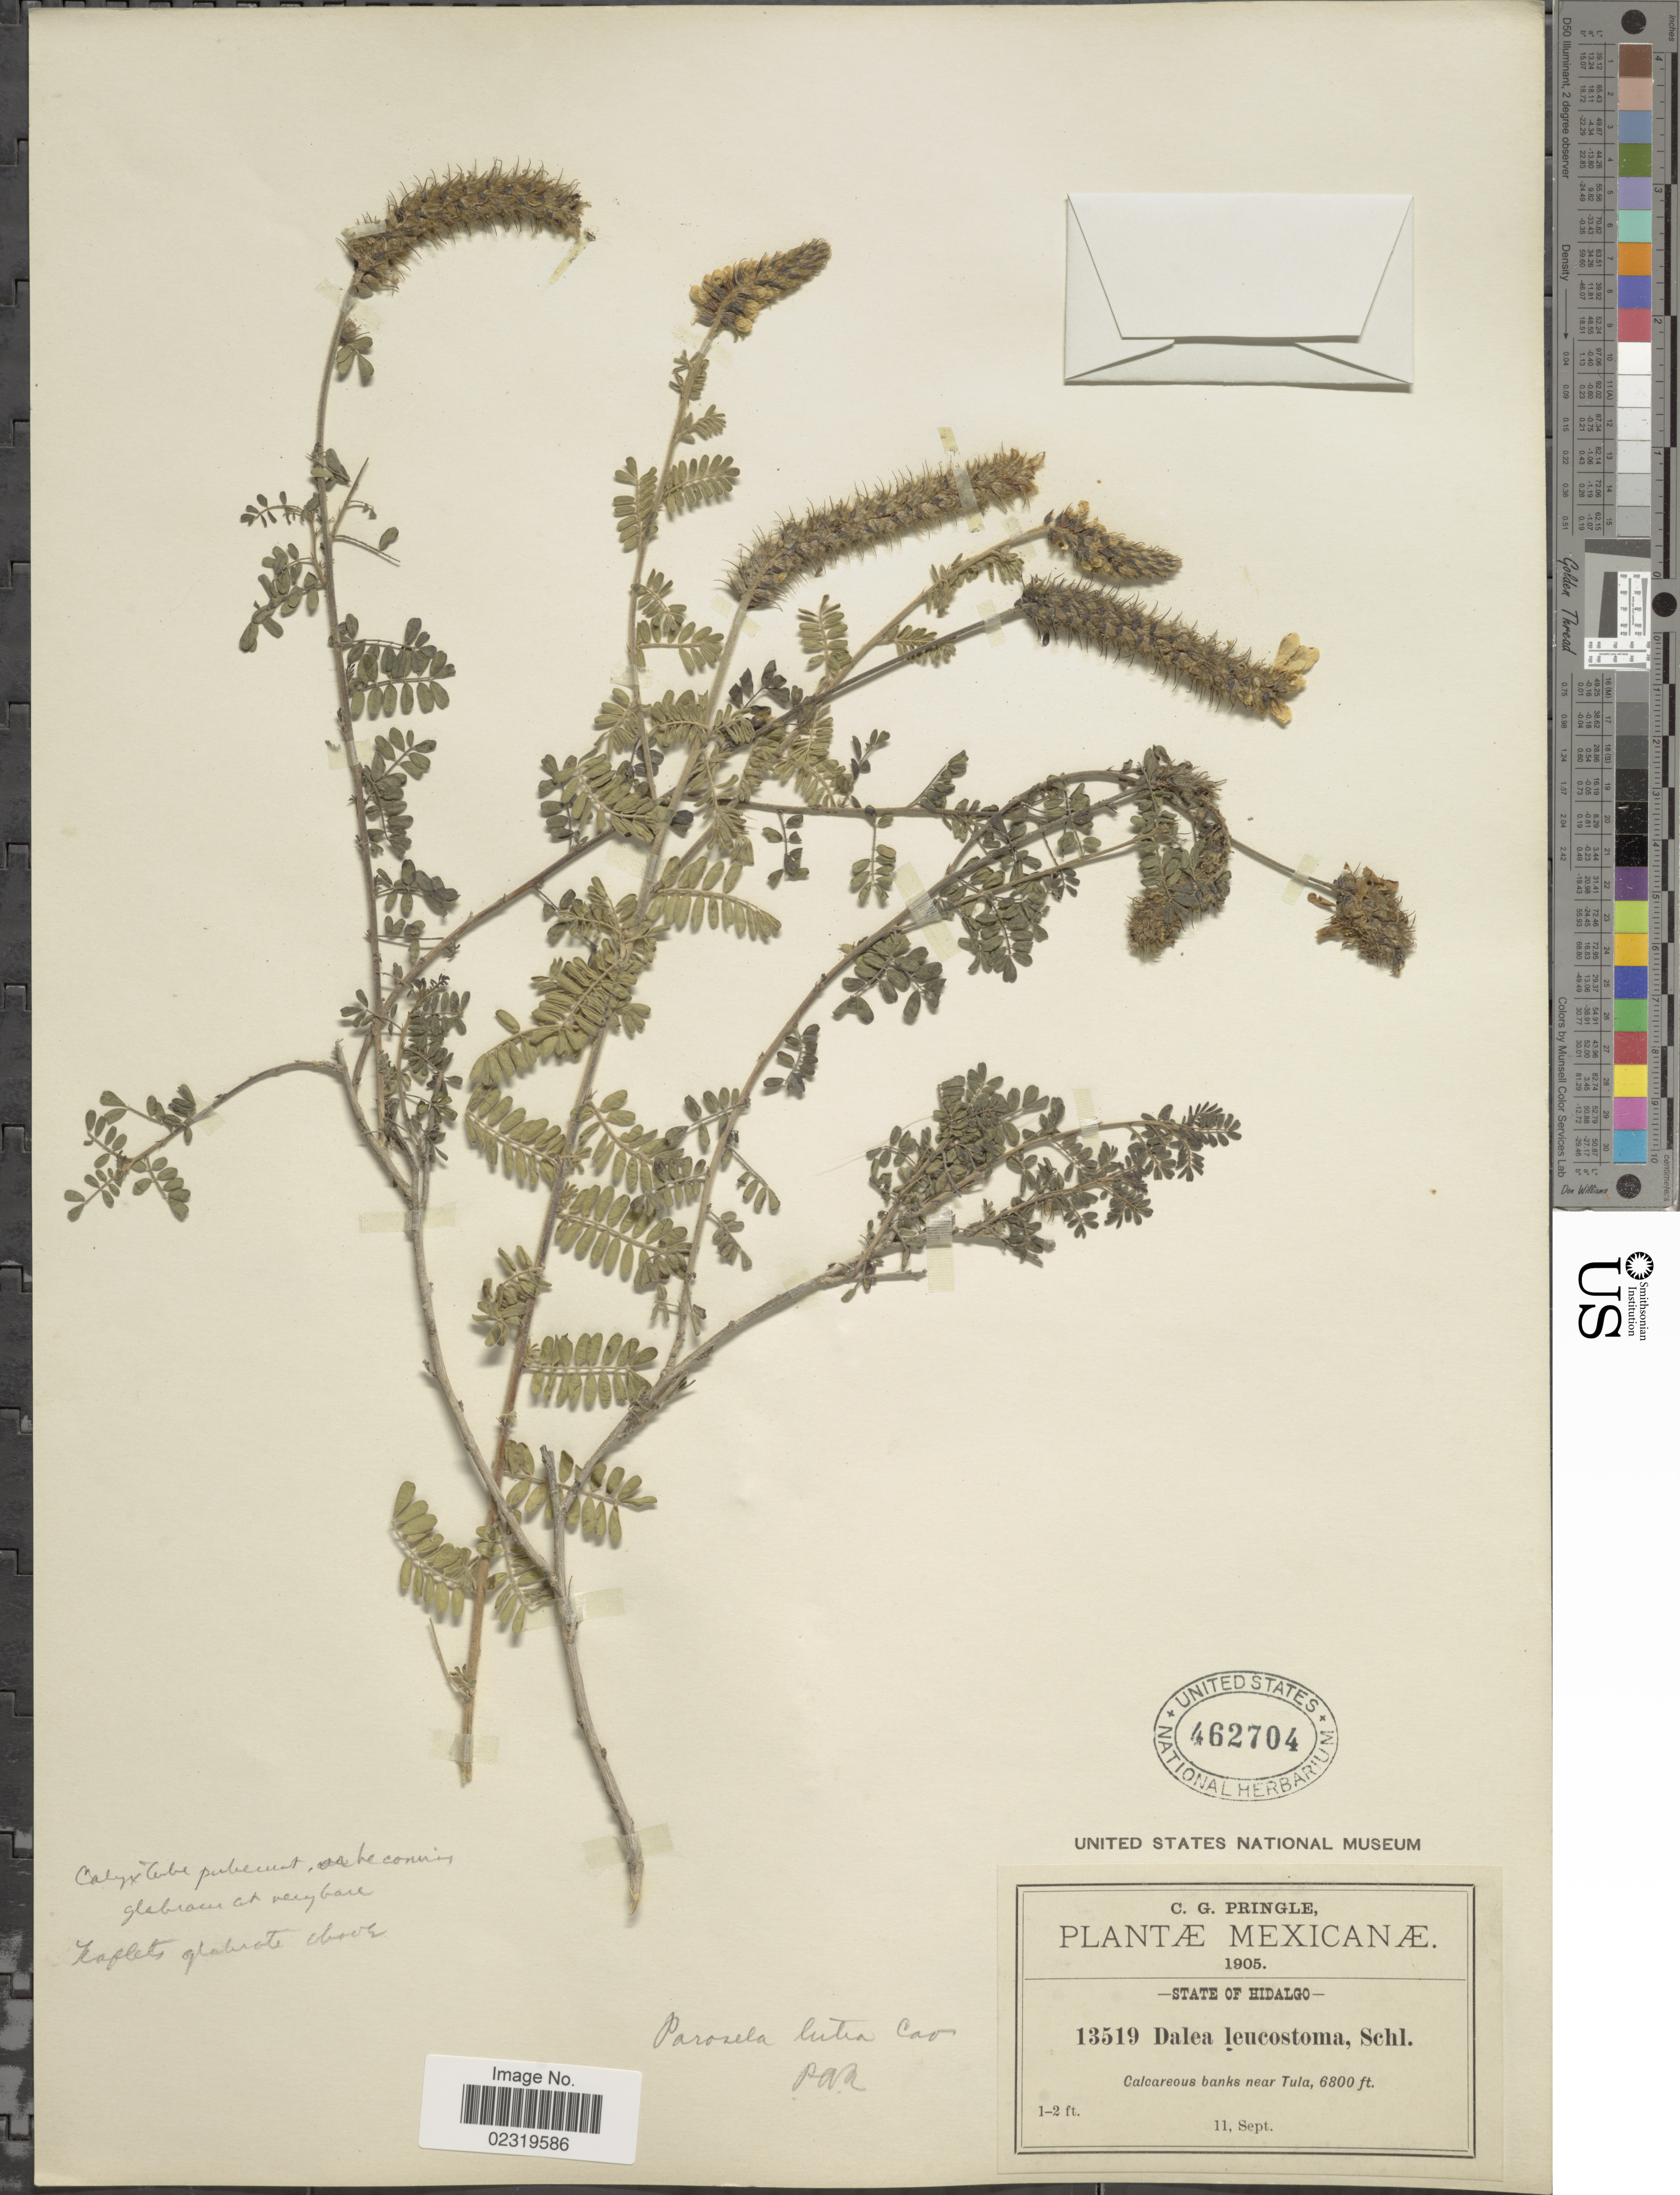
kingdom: Plantae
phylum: Tracheophyta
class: Magnoliopsida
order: Fabales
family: Fabaceae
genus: Dalea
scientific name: Dalea lutea var. lutea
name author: (Cav.) Willd.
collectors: C. G. Pringle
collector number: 13519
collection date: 1905-09-11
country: Mexico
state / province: Hidalgo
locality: Banks near Tula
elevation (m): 2073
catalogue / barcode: US 462704